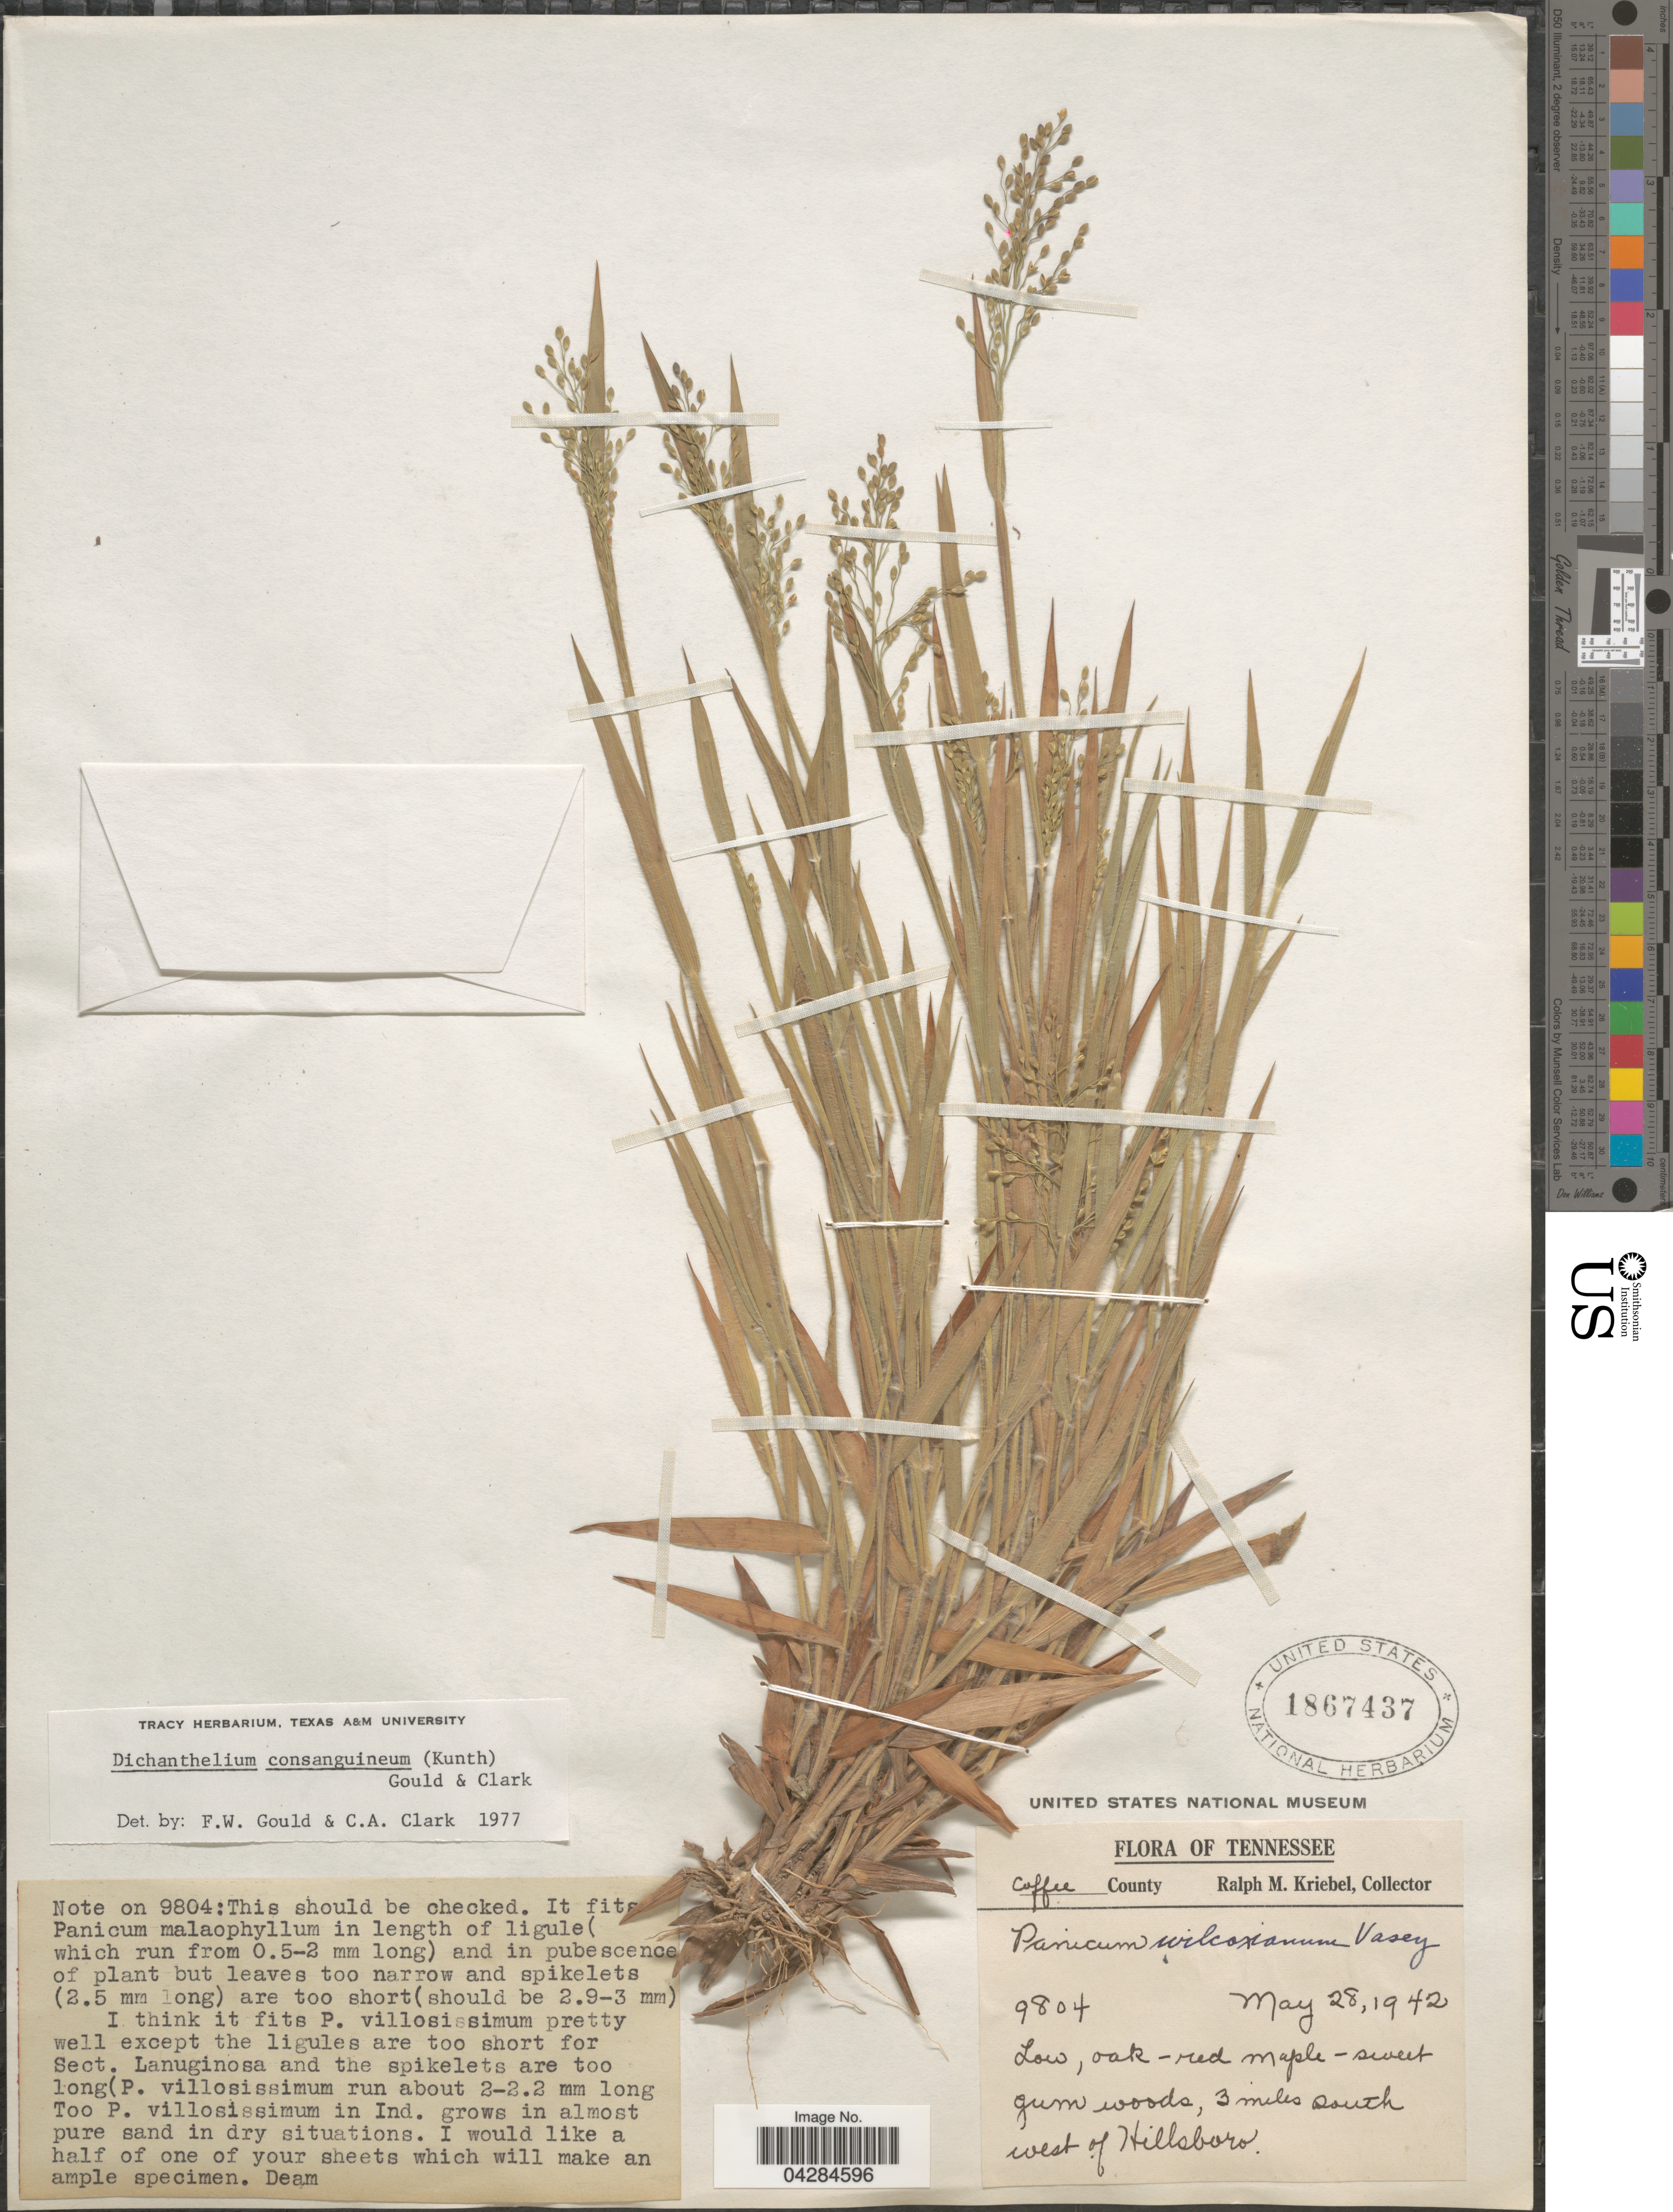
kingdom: Plantae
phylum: Tracheophyta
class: Liliopsida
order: Poales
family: Poaceae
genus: Dichanthelium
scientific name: Dichanthelium ovale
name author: (Elliott) Gould & C.A. Clark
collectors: R. M. Kriebel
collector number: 9804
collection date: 1942-05-28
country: United States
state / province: Tennessee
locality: Coffee County. Low, oak-red maple-sweet gum woods, 3 miles south west of Hillsboro.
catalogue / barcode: US 1867437